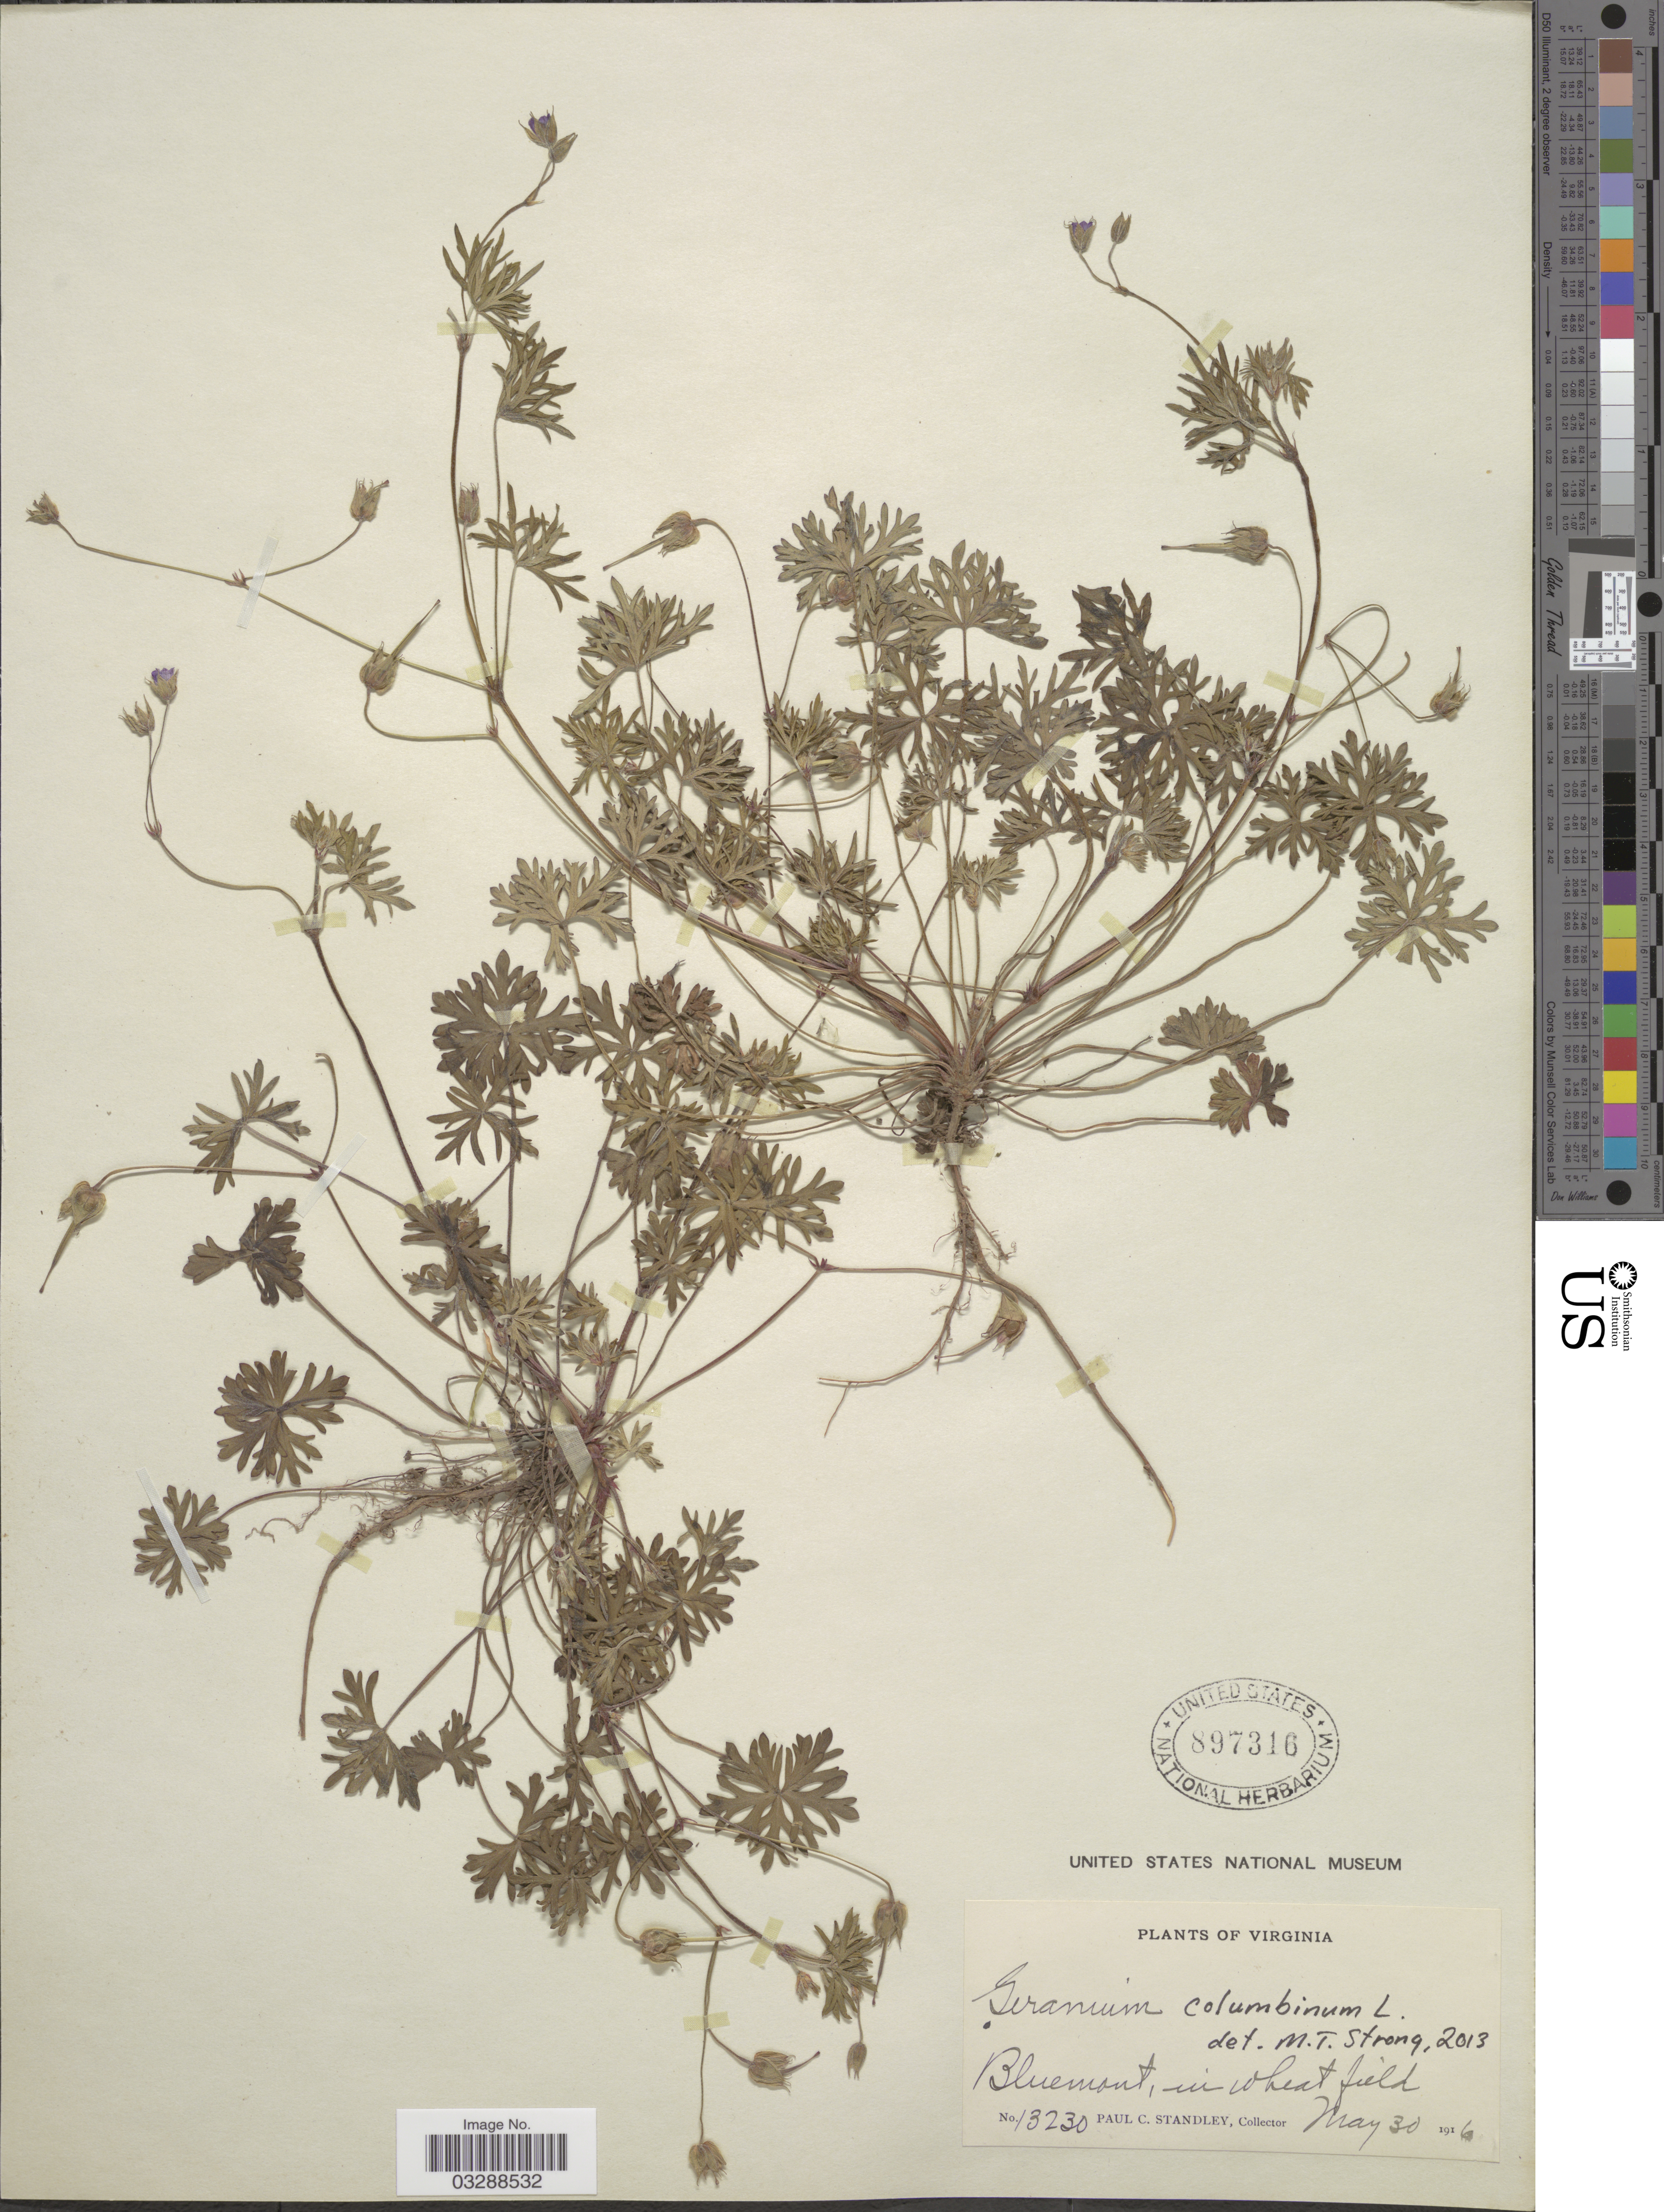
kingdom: Plantae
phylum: Tracheophyta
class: Magnoliopsida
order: Geraniales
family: Geraniaceae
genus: Geranium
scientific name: Geranium columbinum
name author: L.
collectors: P. C. Standley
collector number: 13230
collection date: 1916-05-30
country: United States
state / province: Virginia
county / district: Loudoun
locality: Bluemont.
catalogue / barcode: US 897316